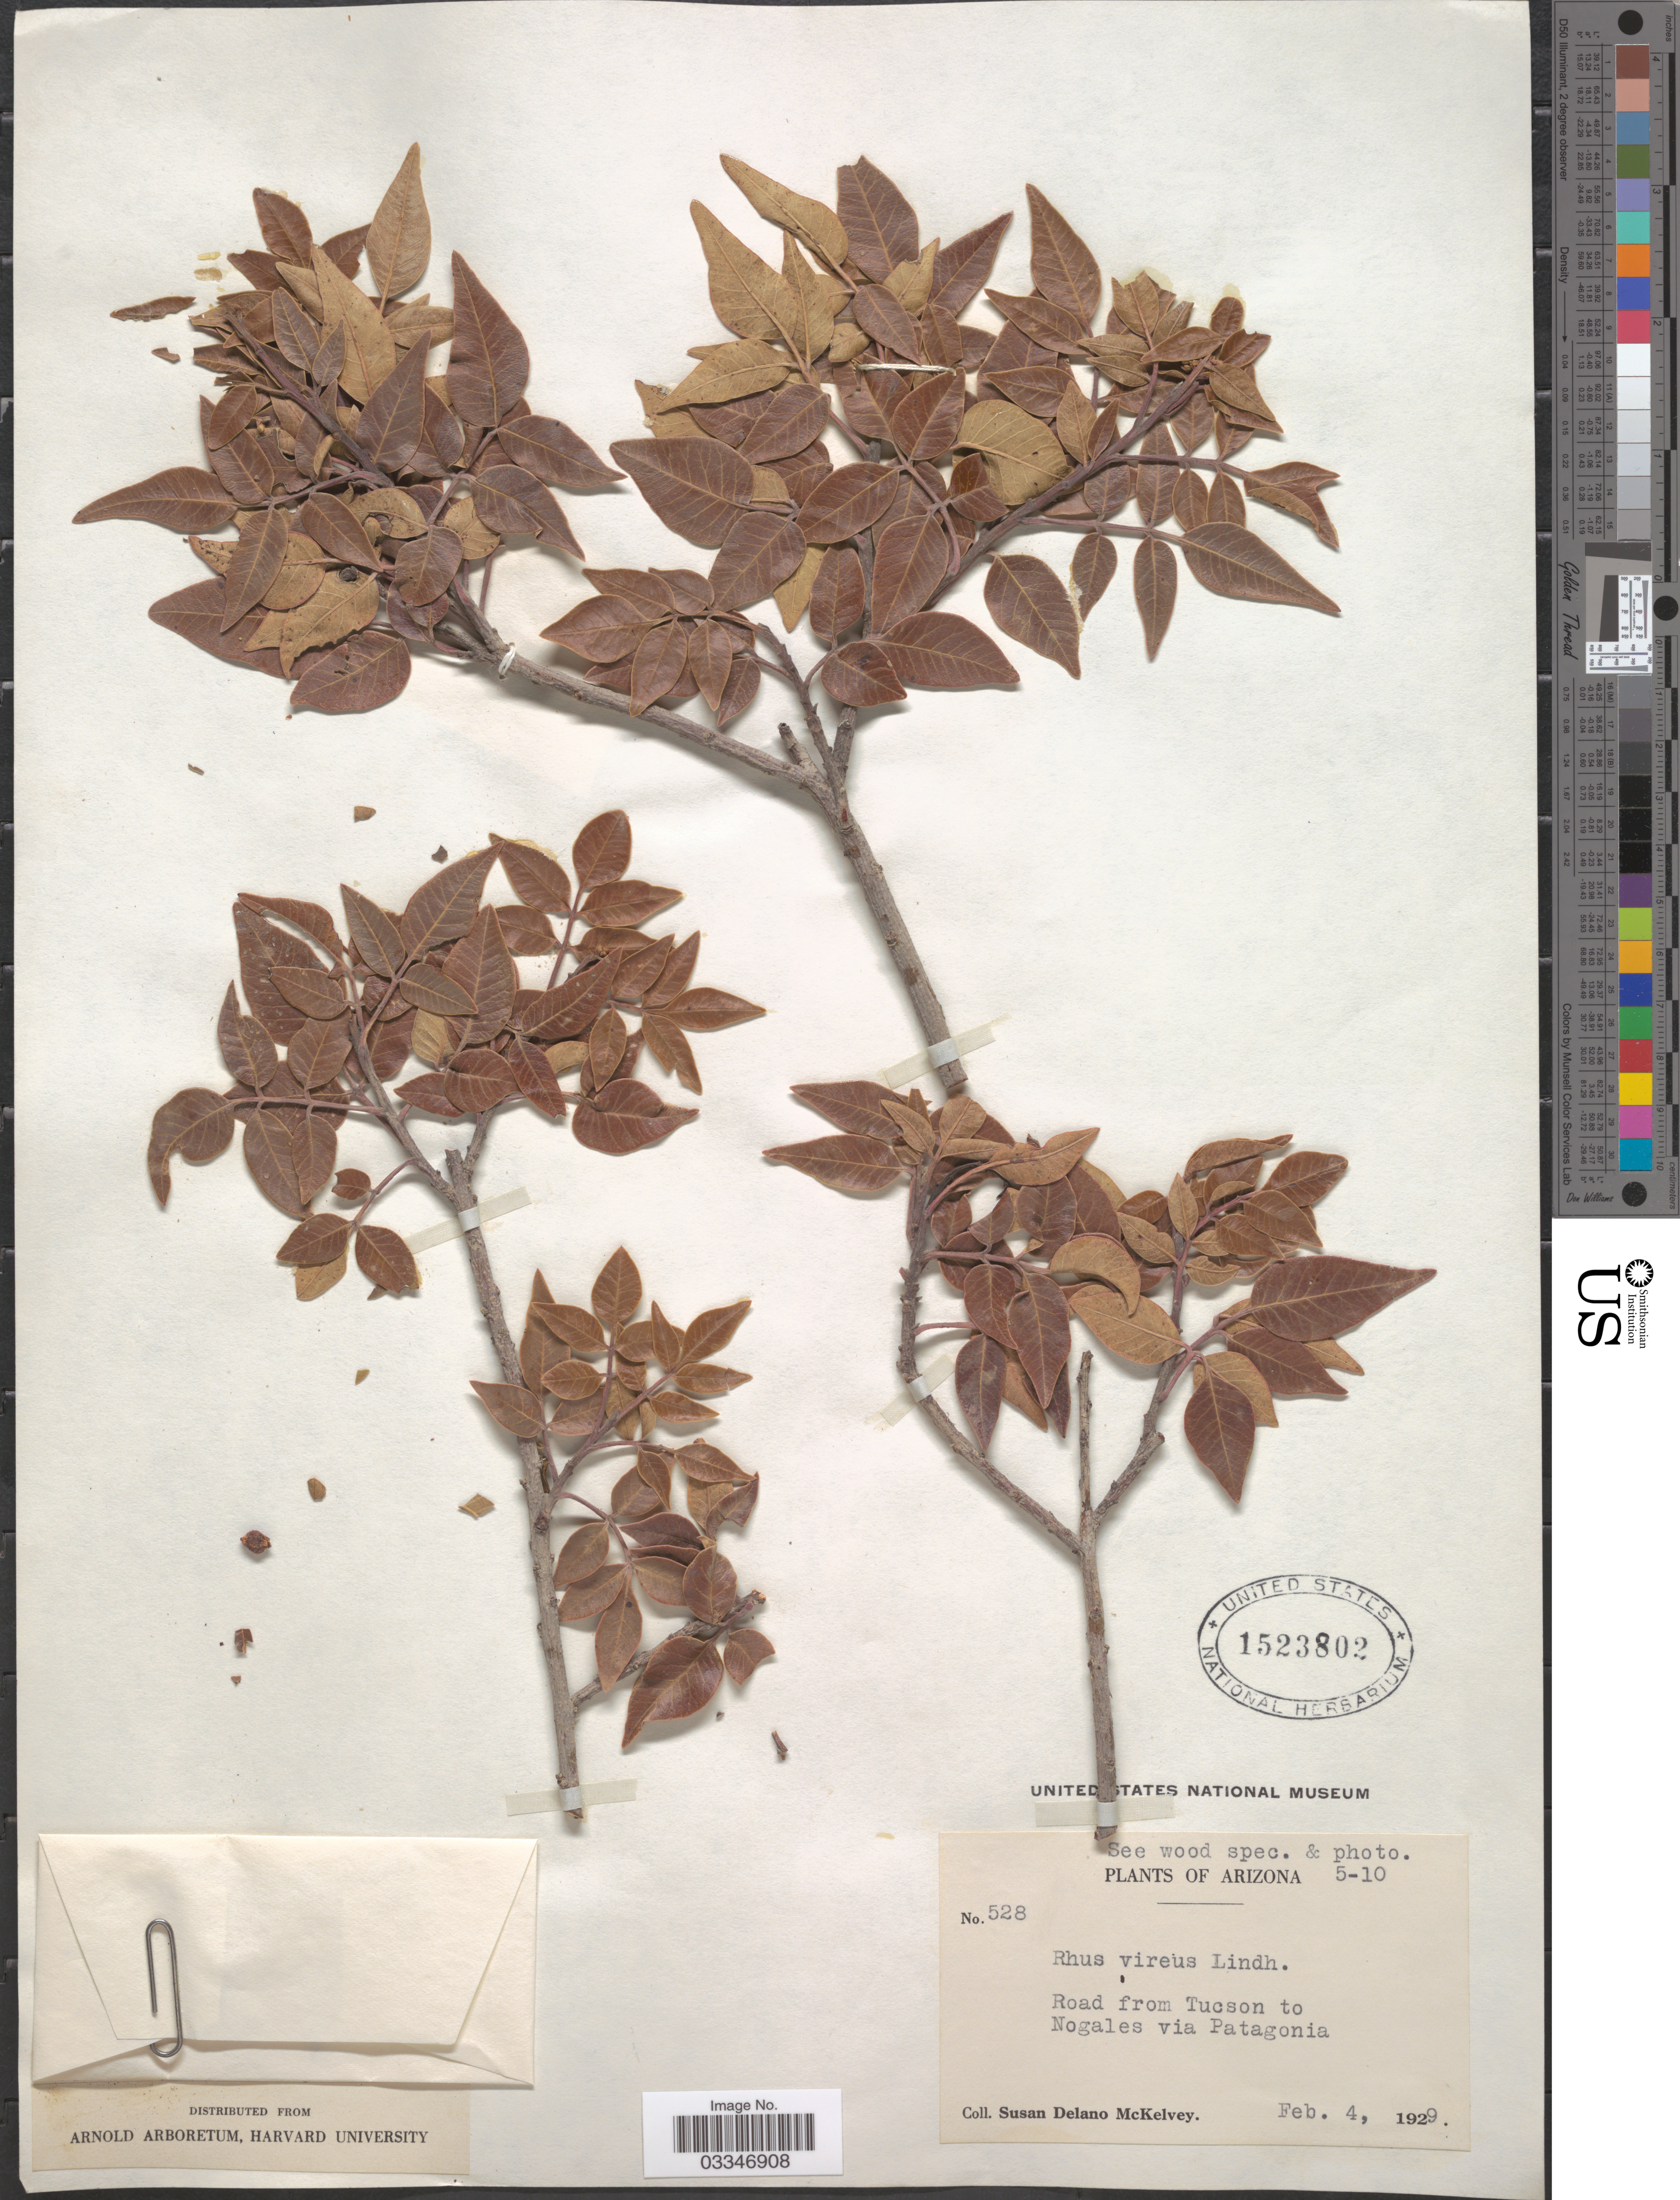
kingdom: Plantae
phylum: Tracheophyta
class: Magnoliopsida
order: Sapindales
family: Anacardiaceae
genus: Rhus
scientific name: Rhus virens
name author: Lindh. ex A. Gray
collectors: S. A. McKelvey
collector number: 528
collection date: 1929-02-04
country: United States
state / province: Arizona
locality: Road from Tucson to Nogales via Patagonia.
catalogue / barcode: US 1523802